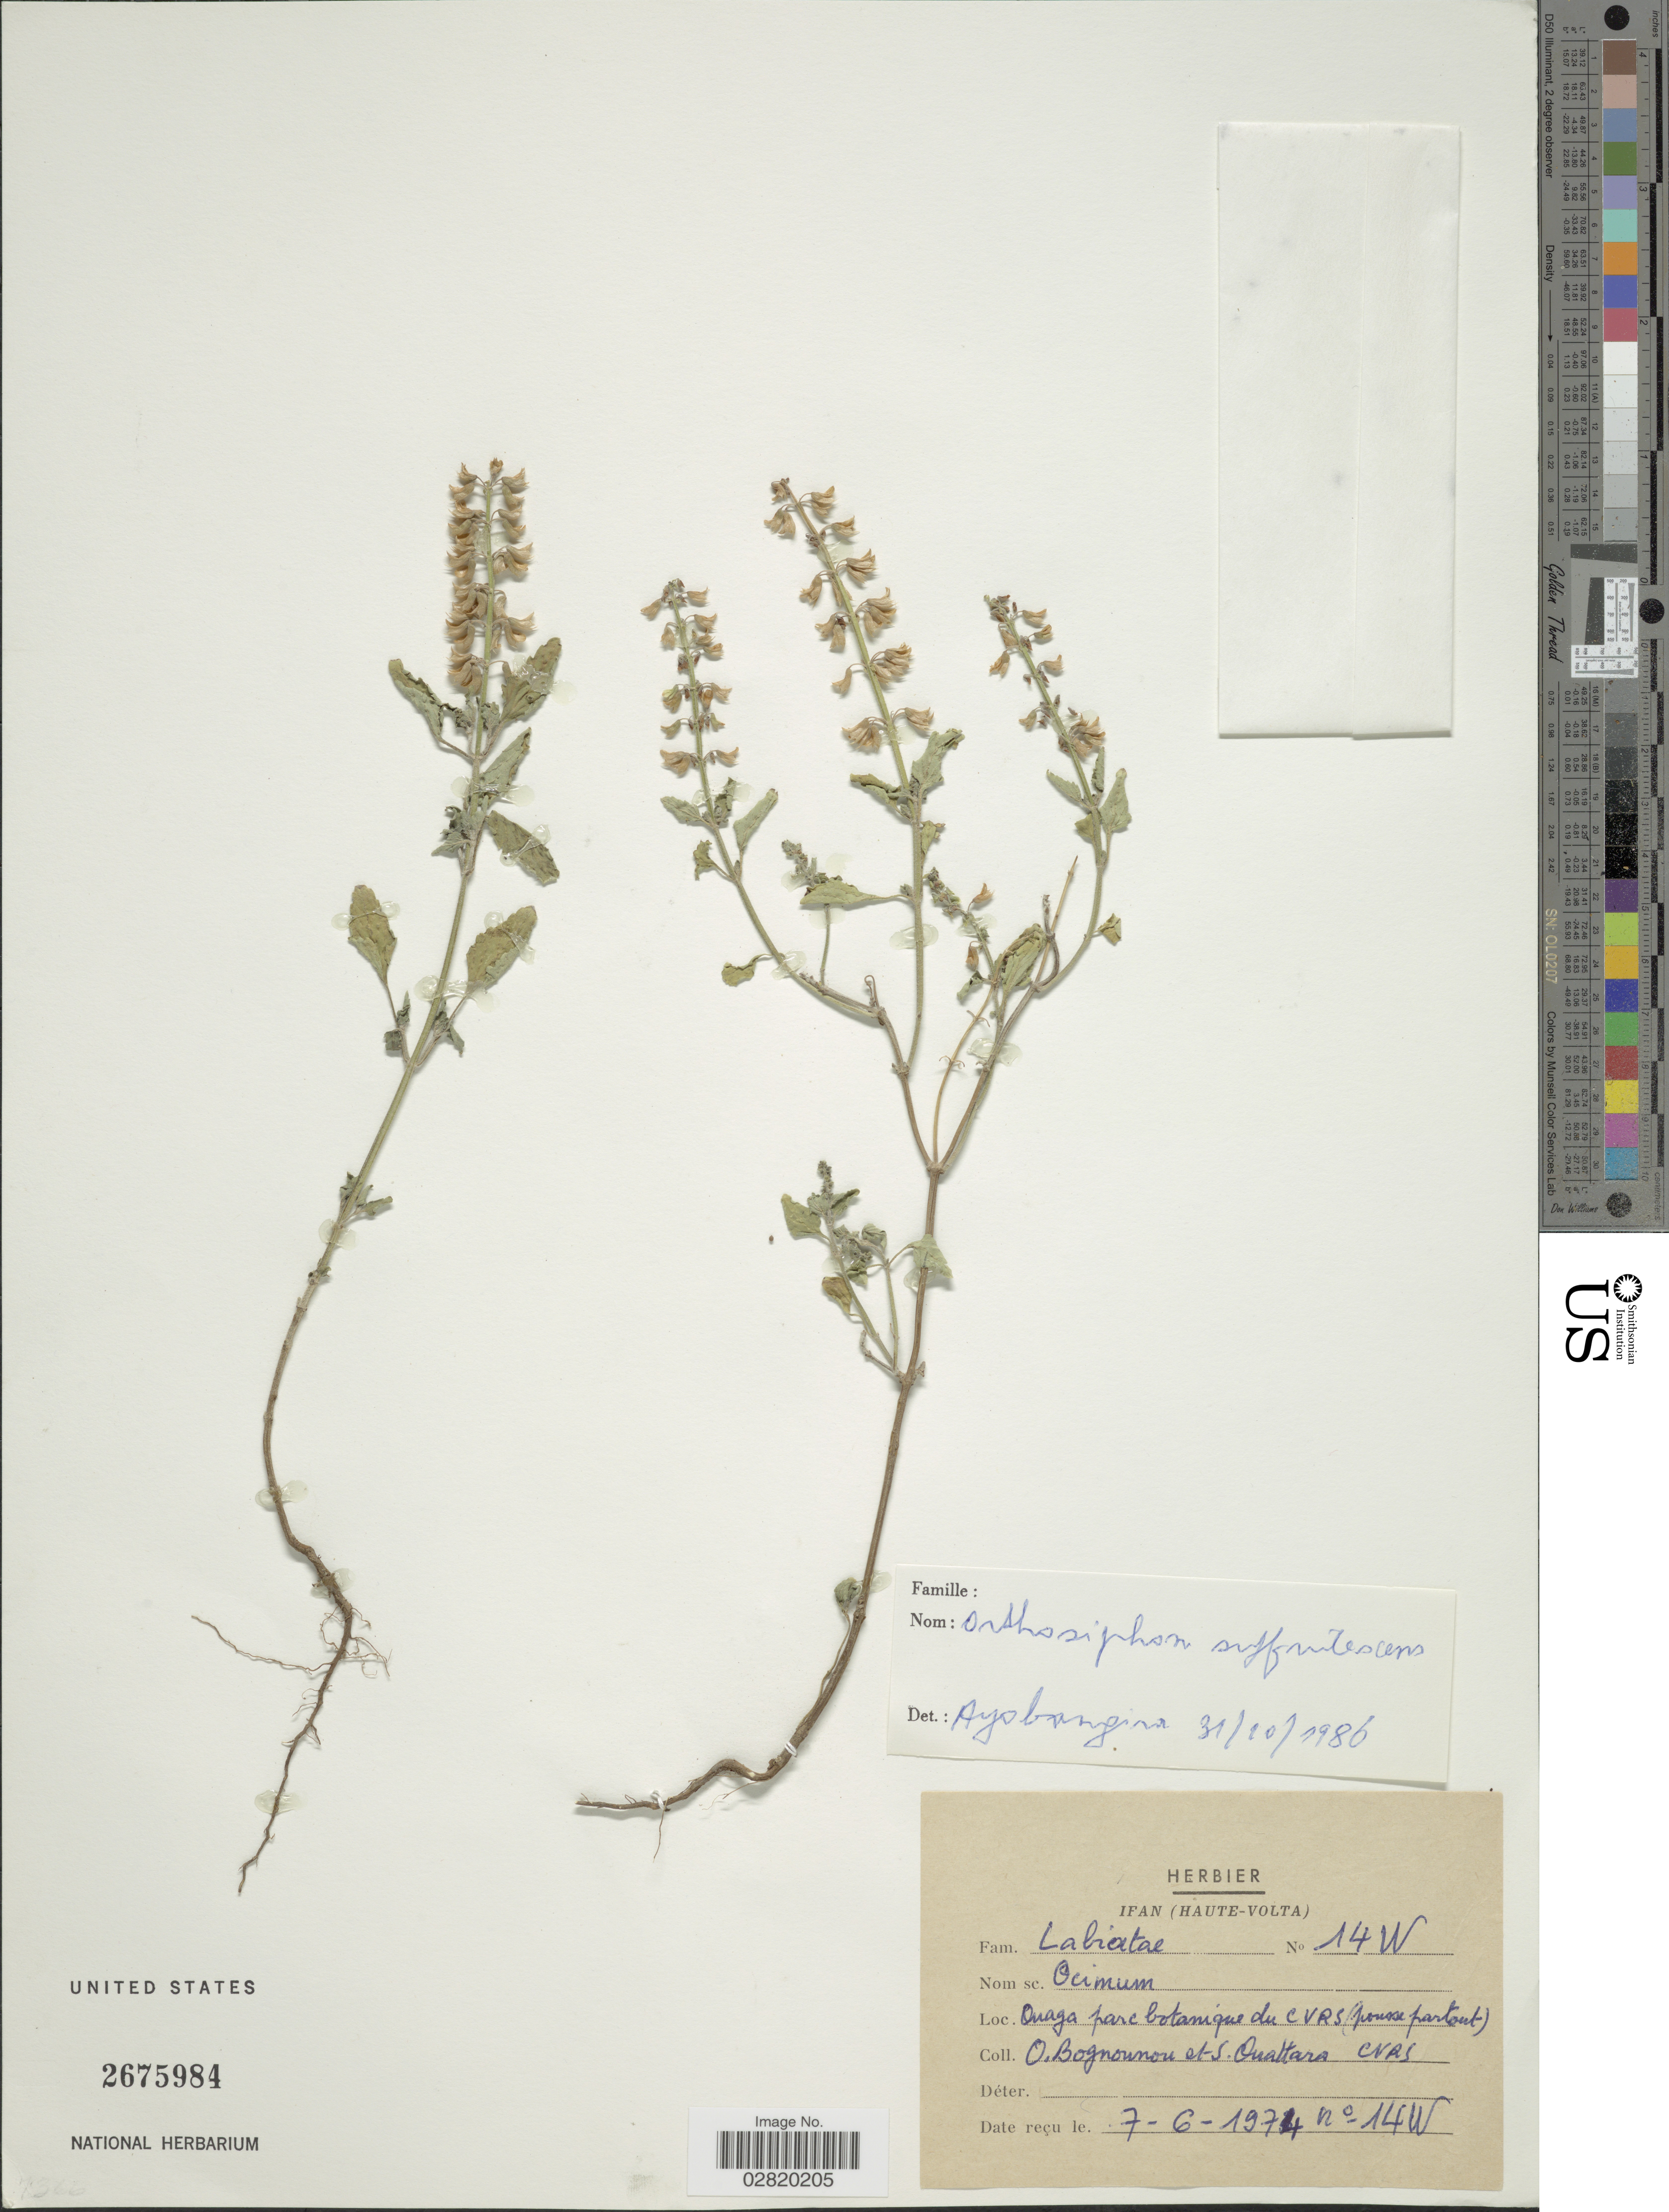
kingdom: Plantae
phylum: Tracheophyta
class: Magnoliopsida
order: Lamiales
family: Lamiaceae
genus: Orthosiphon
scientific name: Orthosiphon suffrutescens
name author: (Schumach.) J.K. Morton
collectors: O. Bognounou & S. Ouattara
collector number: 14W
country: Burkina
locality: Quaga parc botanique du CVRS (pousse partout)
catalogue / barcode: US 2675984